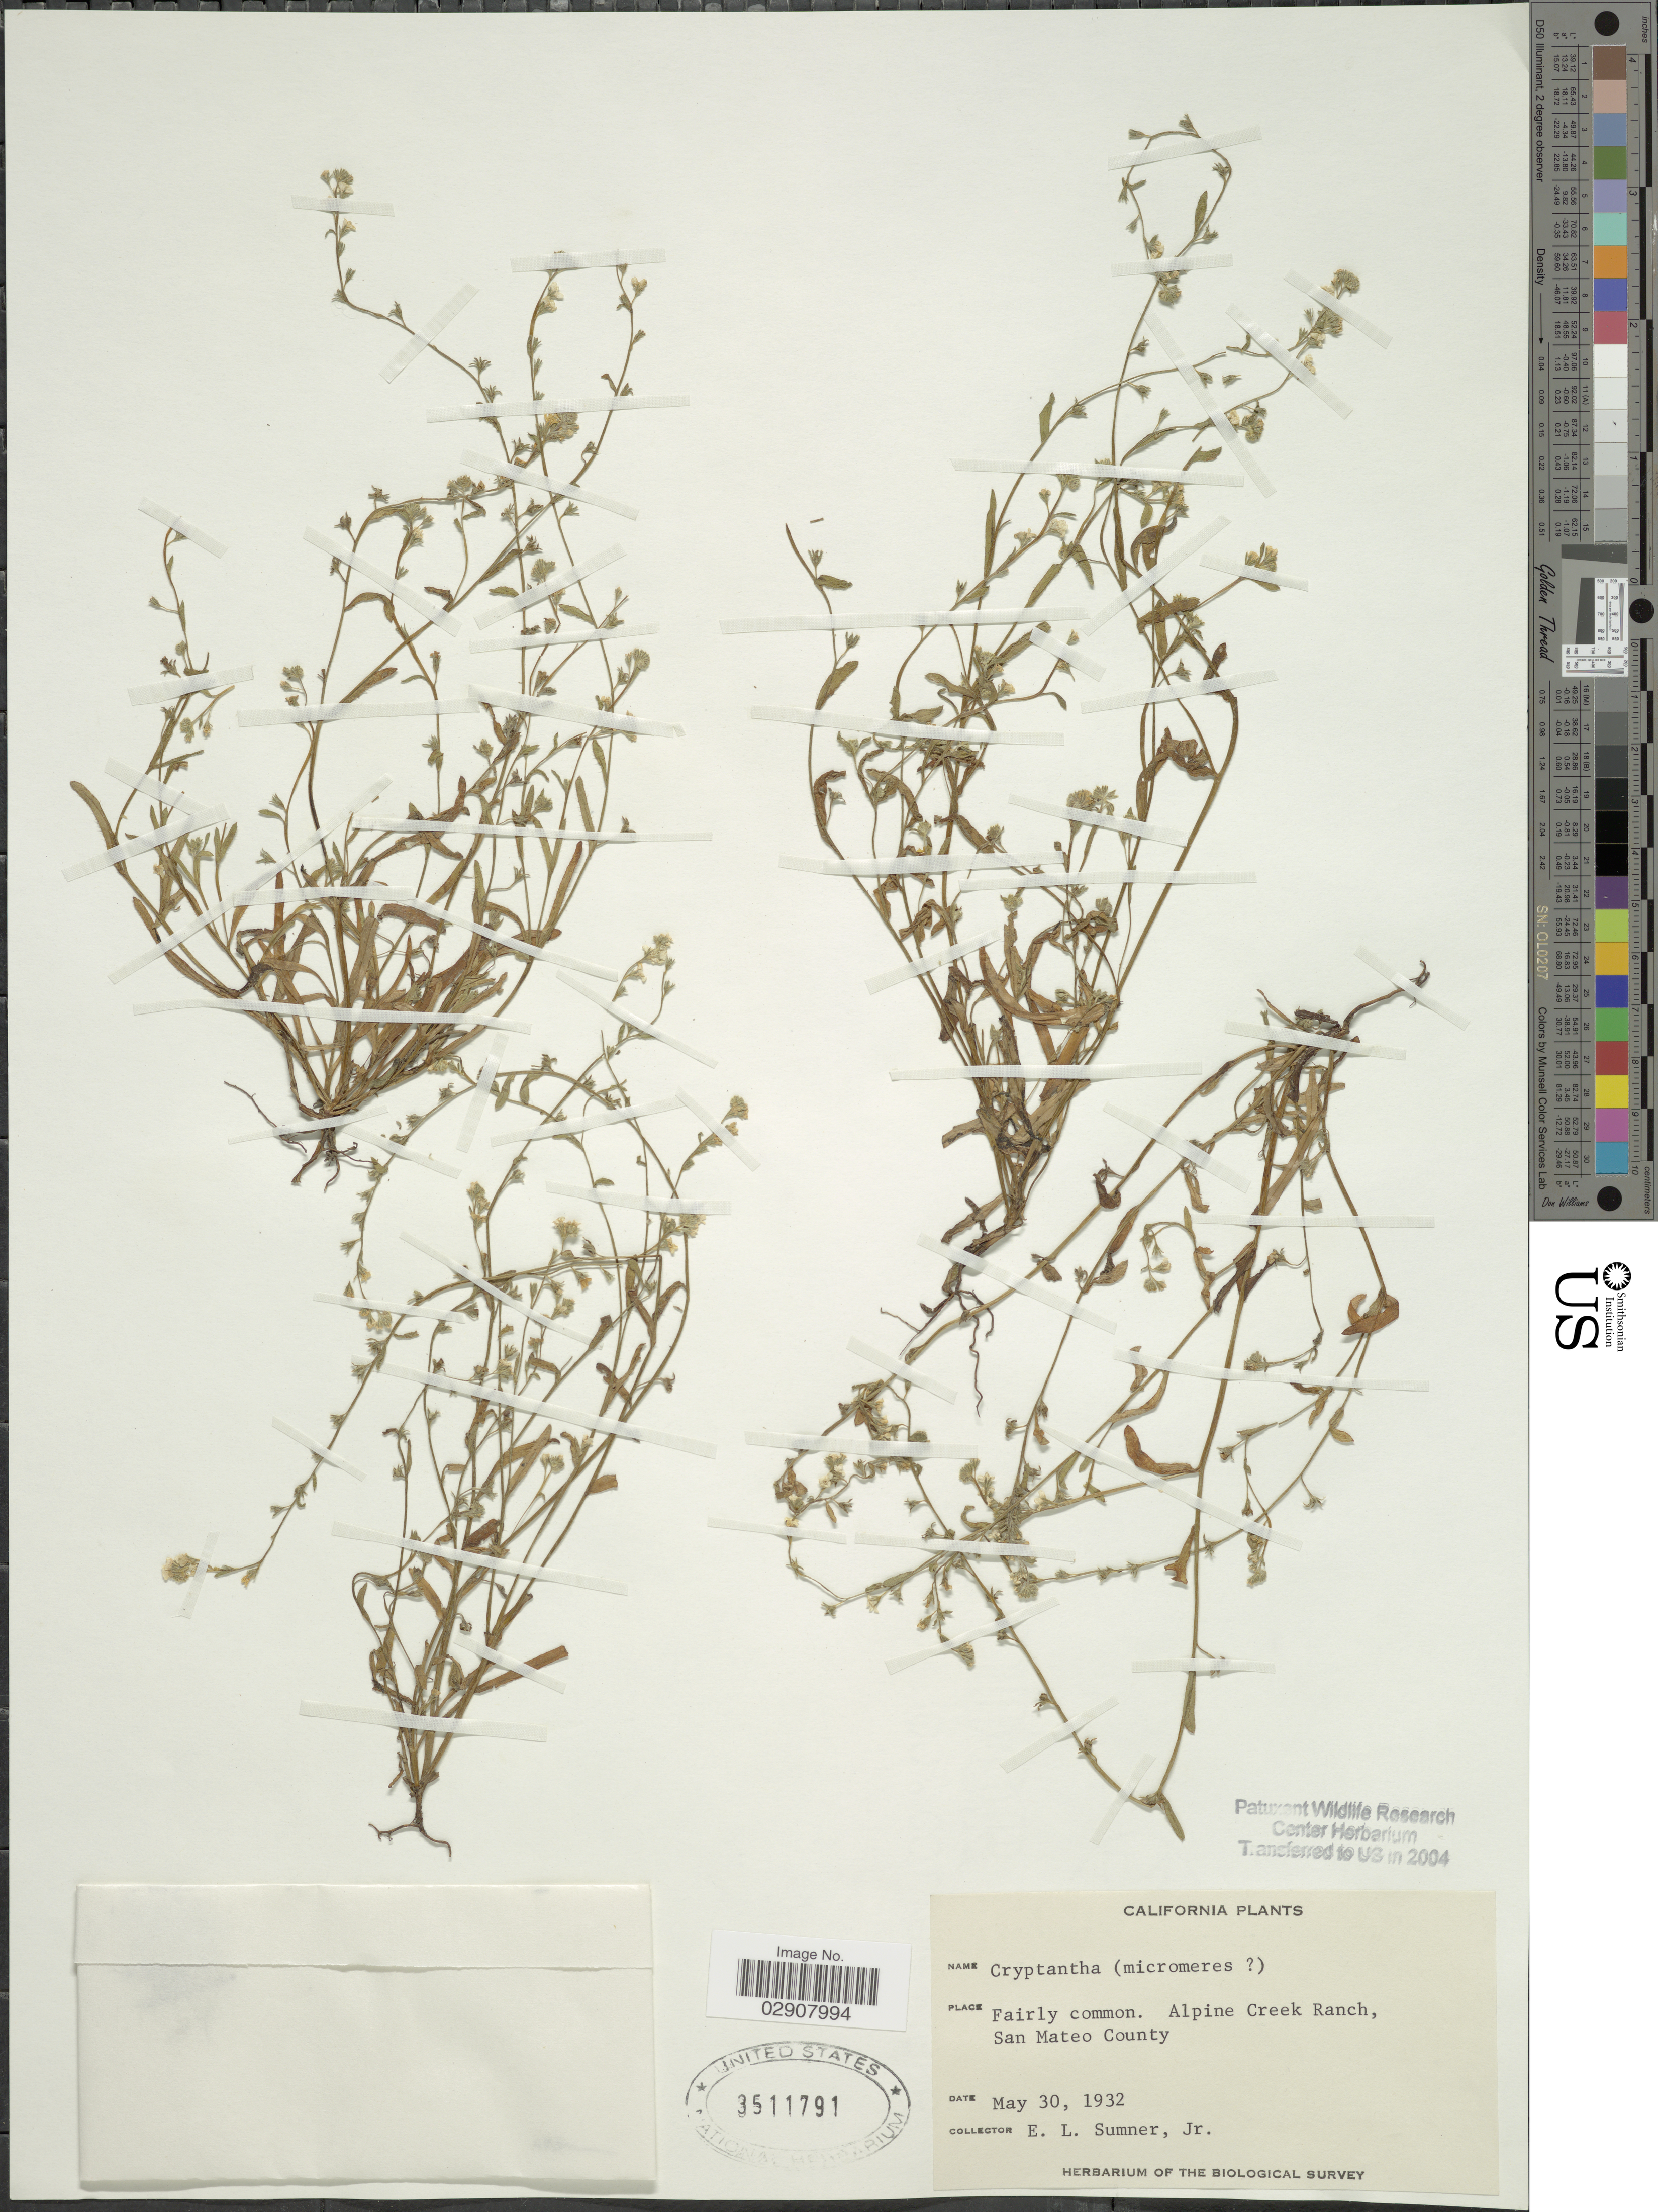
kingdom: Plantae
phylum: Tracheophyta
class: Magnoliopsida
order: Boraginales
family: Boraginaceae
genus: Cryptantha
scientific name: Cryptantha micromeres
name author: (A. Gray) S.W. Greene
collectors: E. Sumner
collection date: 1932-05-30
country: United States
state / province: California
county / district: San Mateo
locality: Fairly common, Alpine Creek Ranch, San Mateo County.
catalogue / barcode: US 3511791